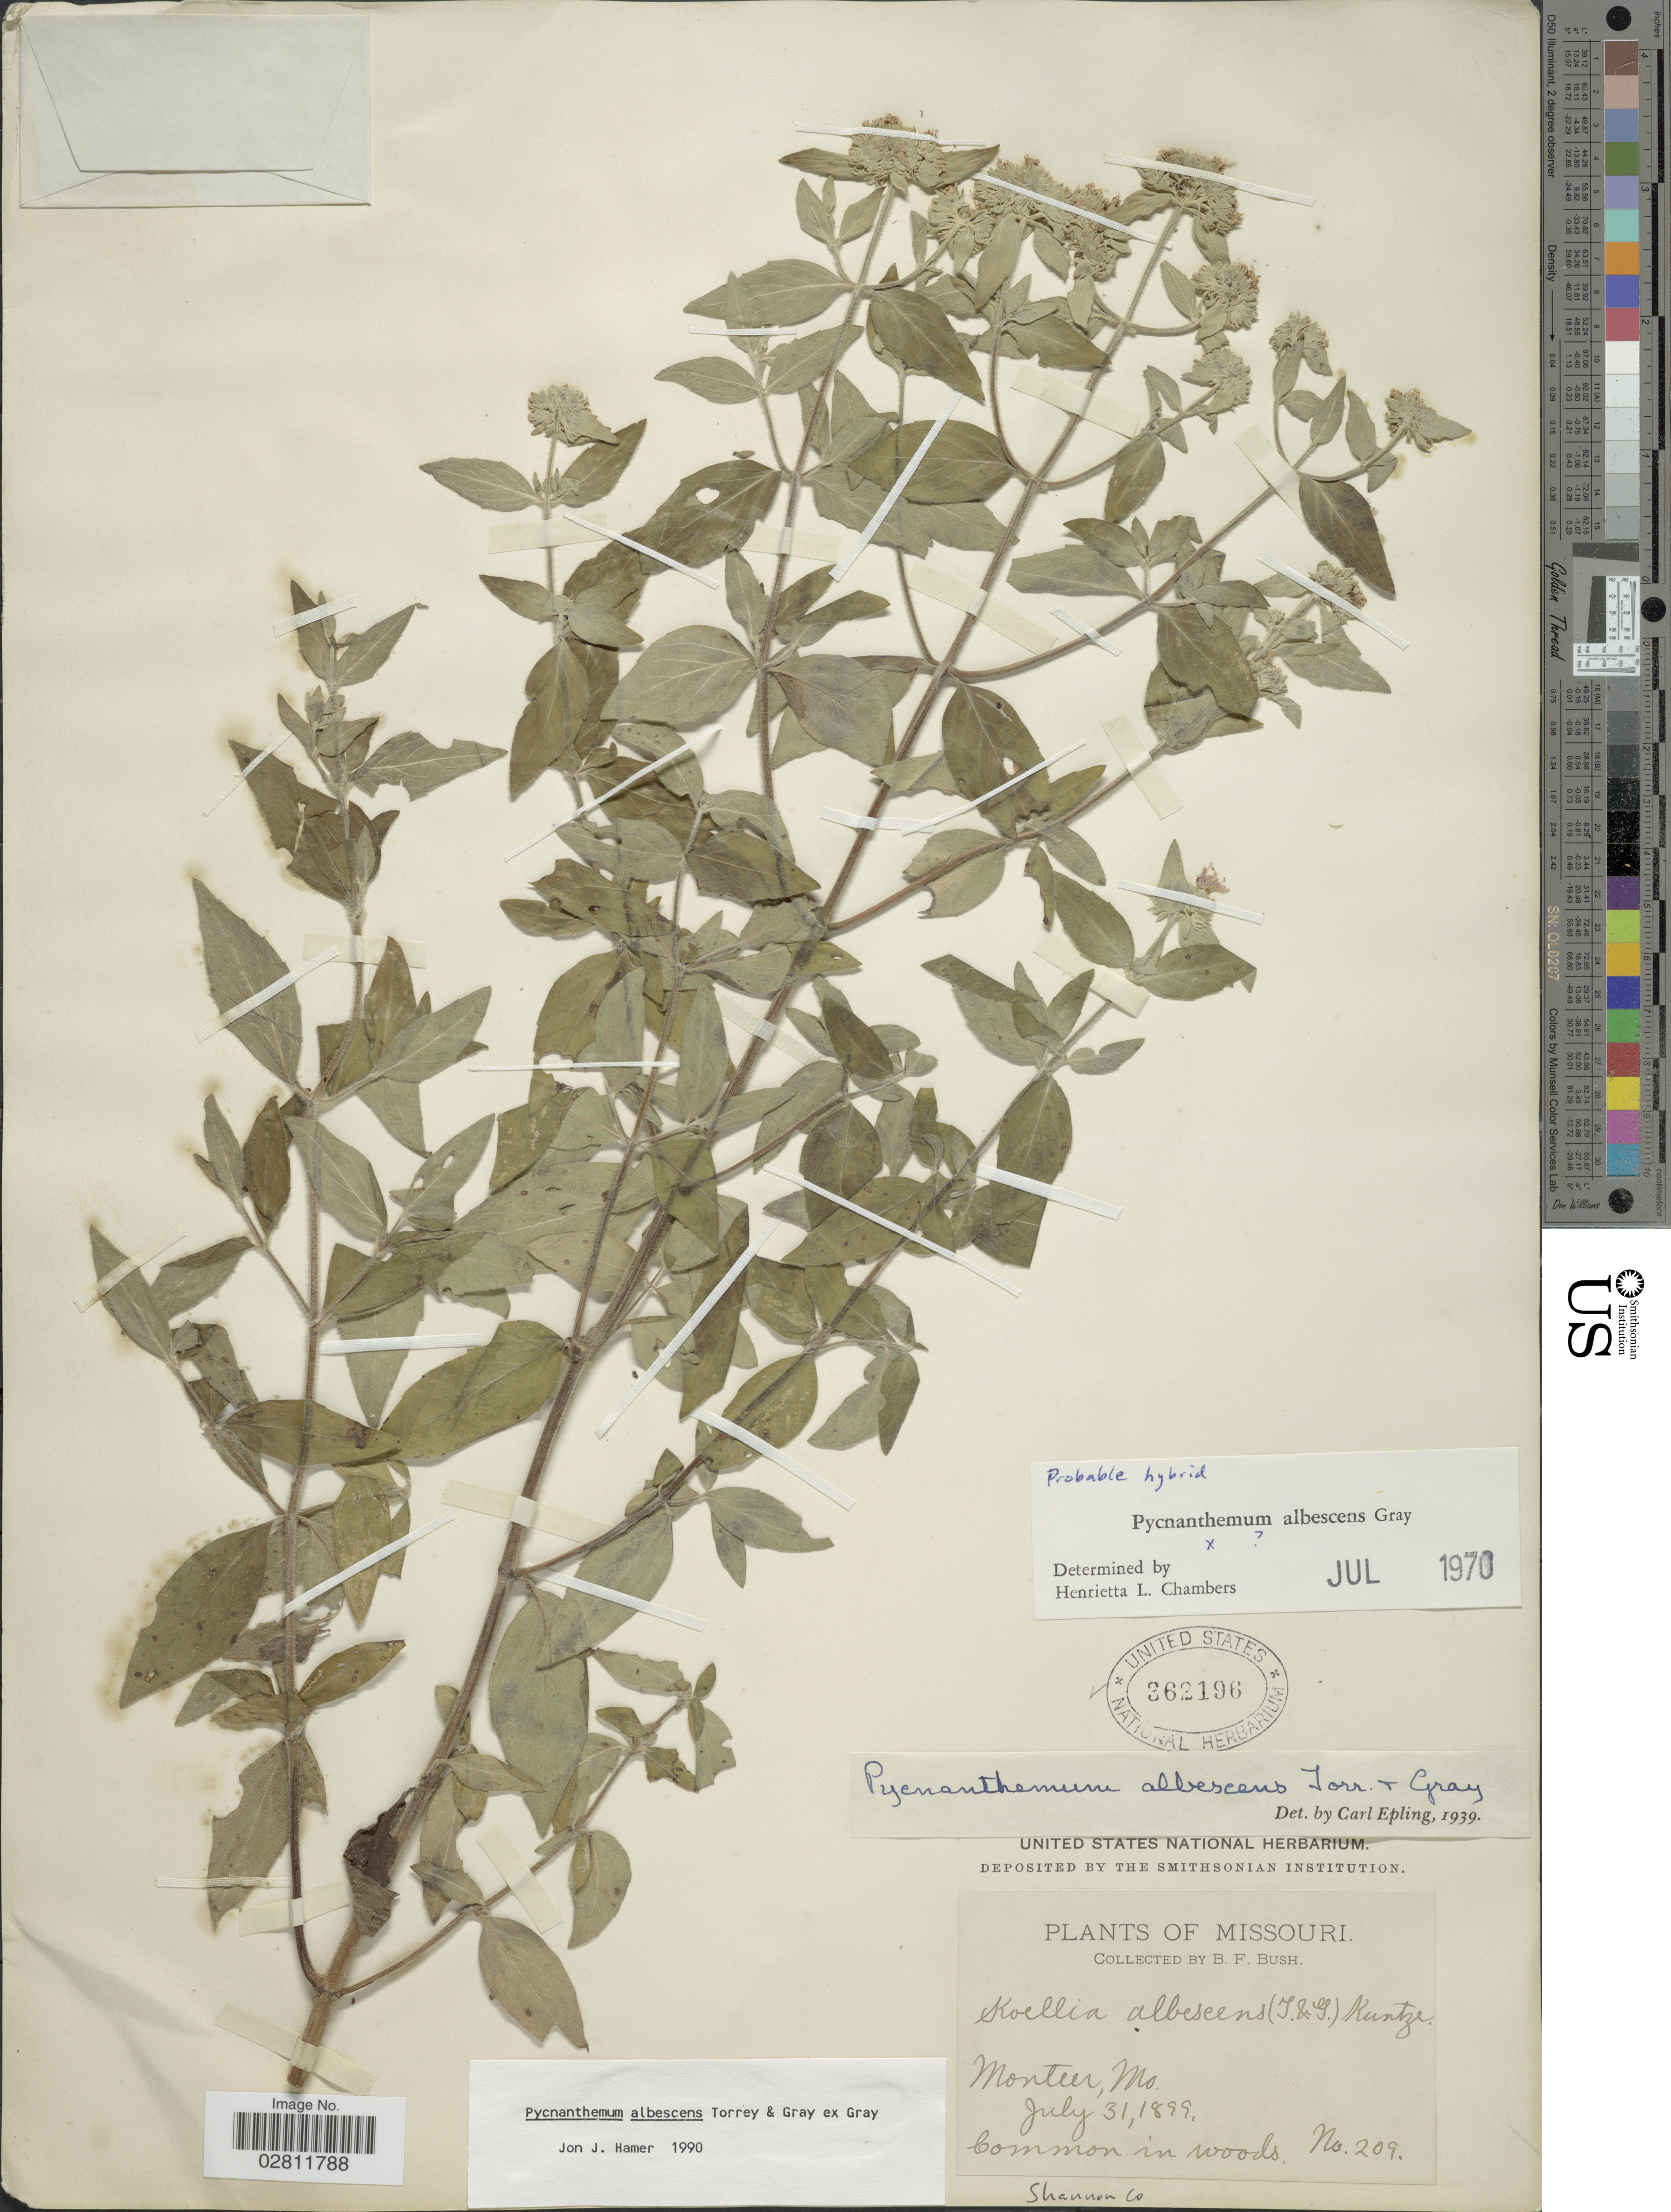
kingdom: Plantae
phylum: Tracheophyta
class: Magnoliopsida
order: Lamiales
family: Lamiaceae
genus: Pycnanthemum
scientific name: Pycnanthemum albescens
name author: Torr. & A. Gray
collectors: B. F. Bush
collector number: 209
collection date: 1899-07-31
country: United States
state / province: Missouri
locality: Monteer. Shannon Co.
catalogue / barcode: US 362196